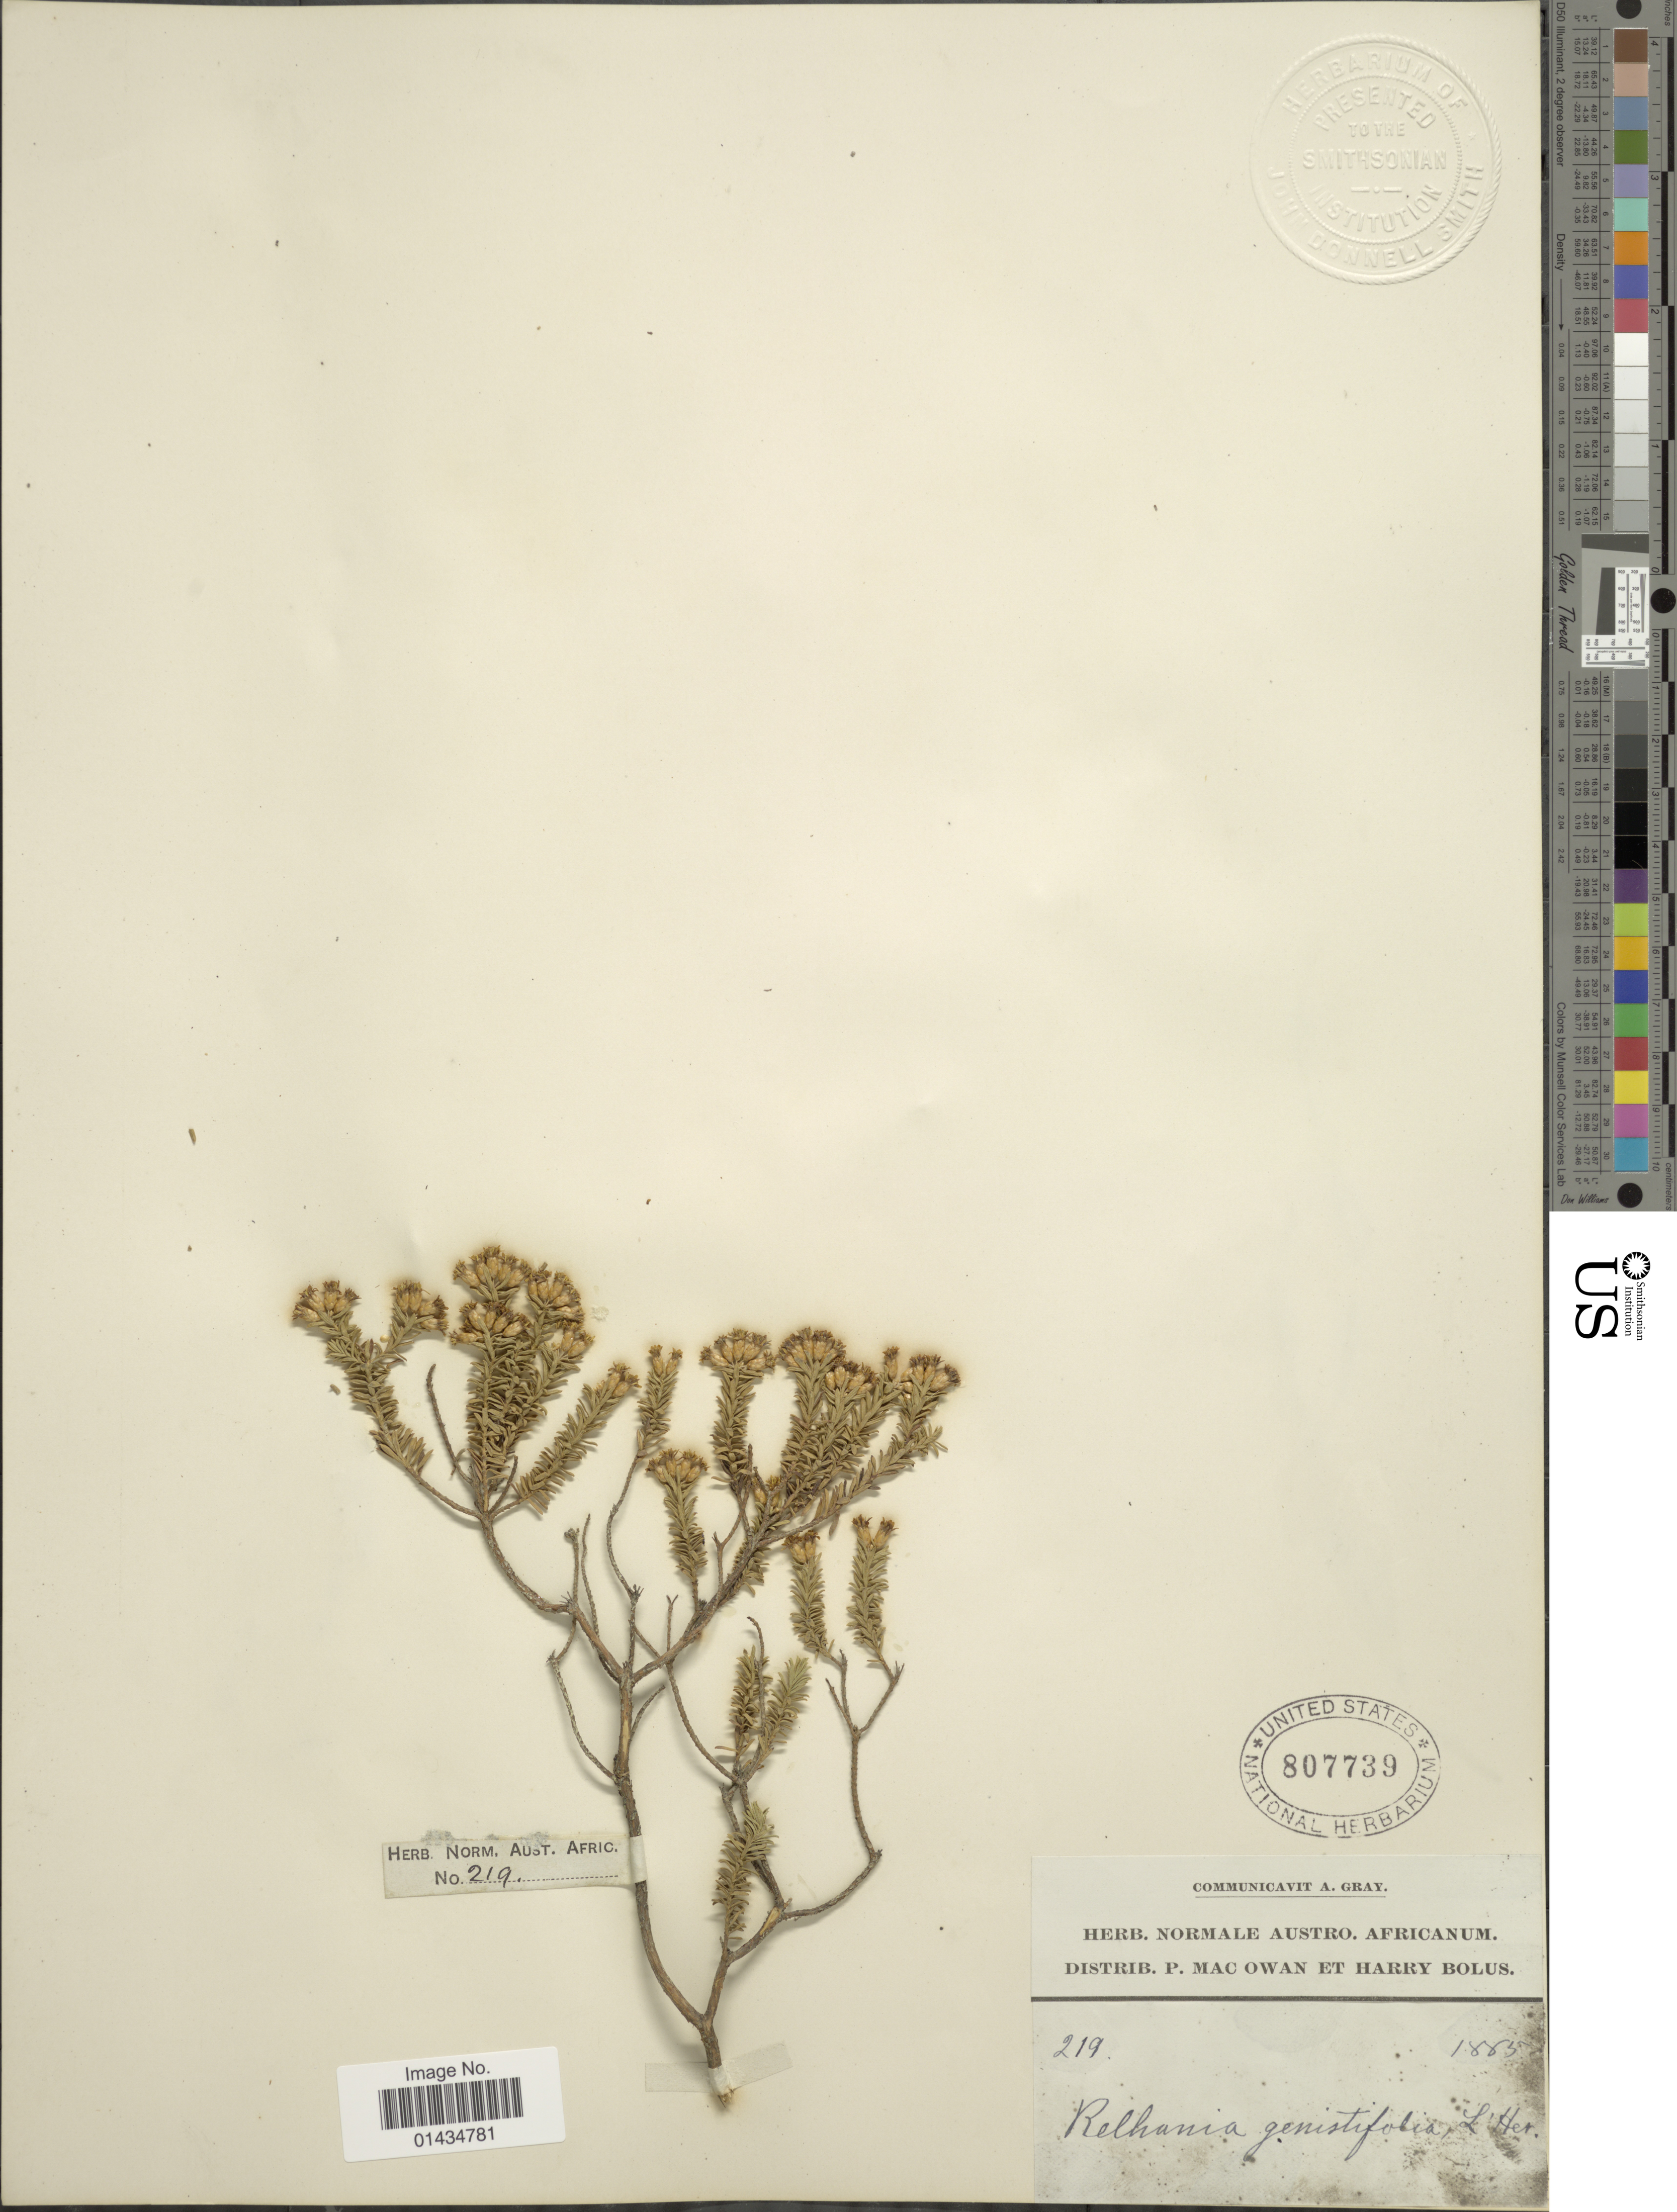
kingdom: Plantae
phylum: Tracheophyta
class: Magnoliopsida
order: Asterales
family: Asteraceae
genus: Relhania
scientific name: Relhania genistaefolia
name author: (L.) L'Hér.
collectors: P. MacOwan & H. Bolus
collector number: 219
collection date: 1885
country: South Africa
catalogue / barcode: US 807739